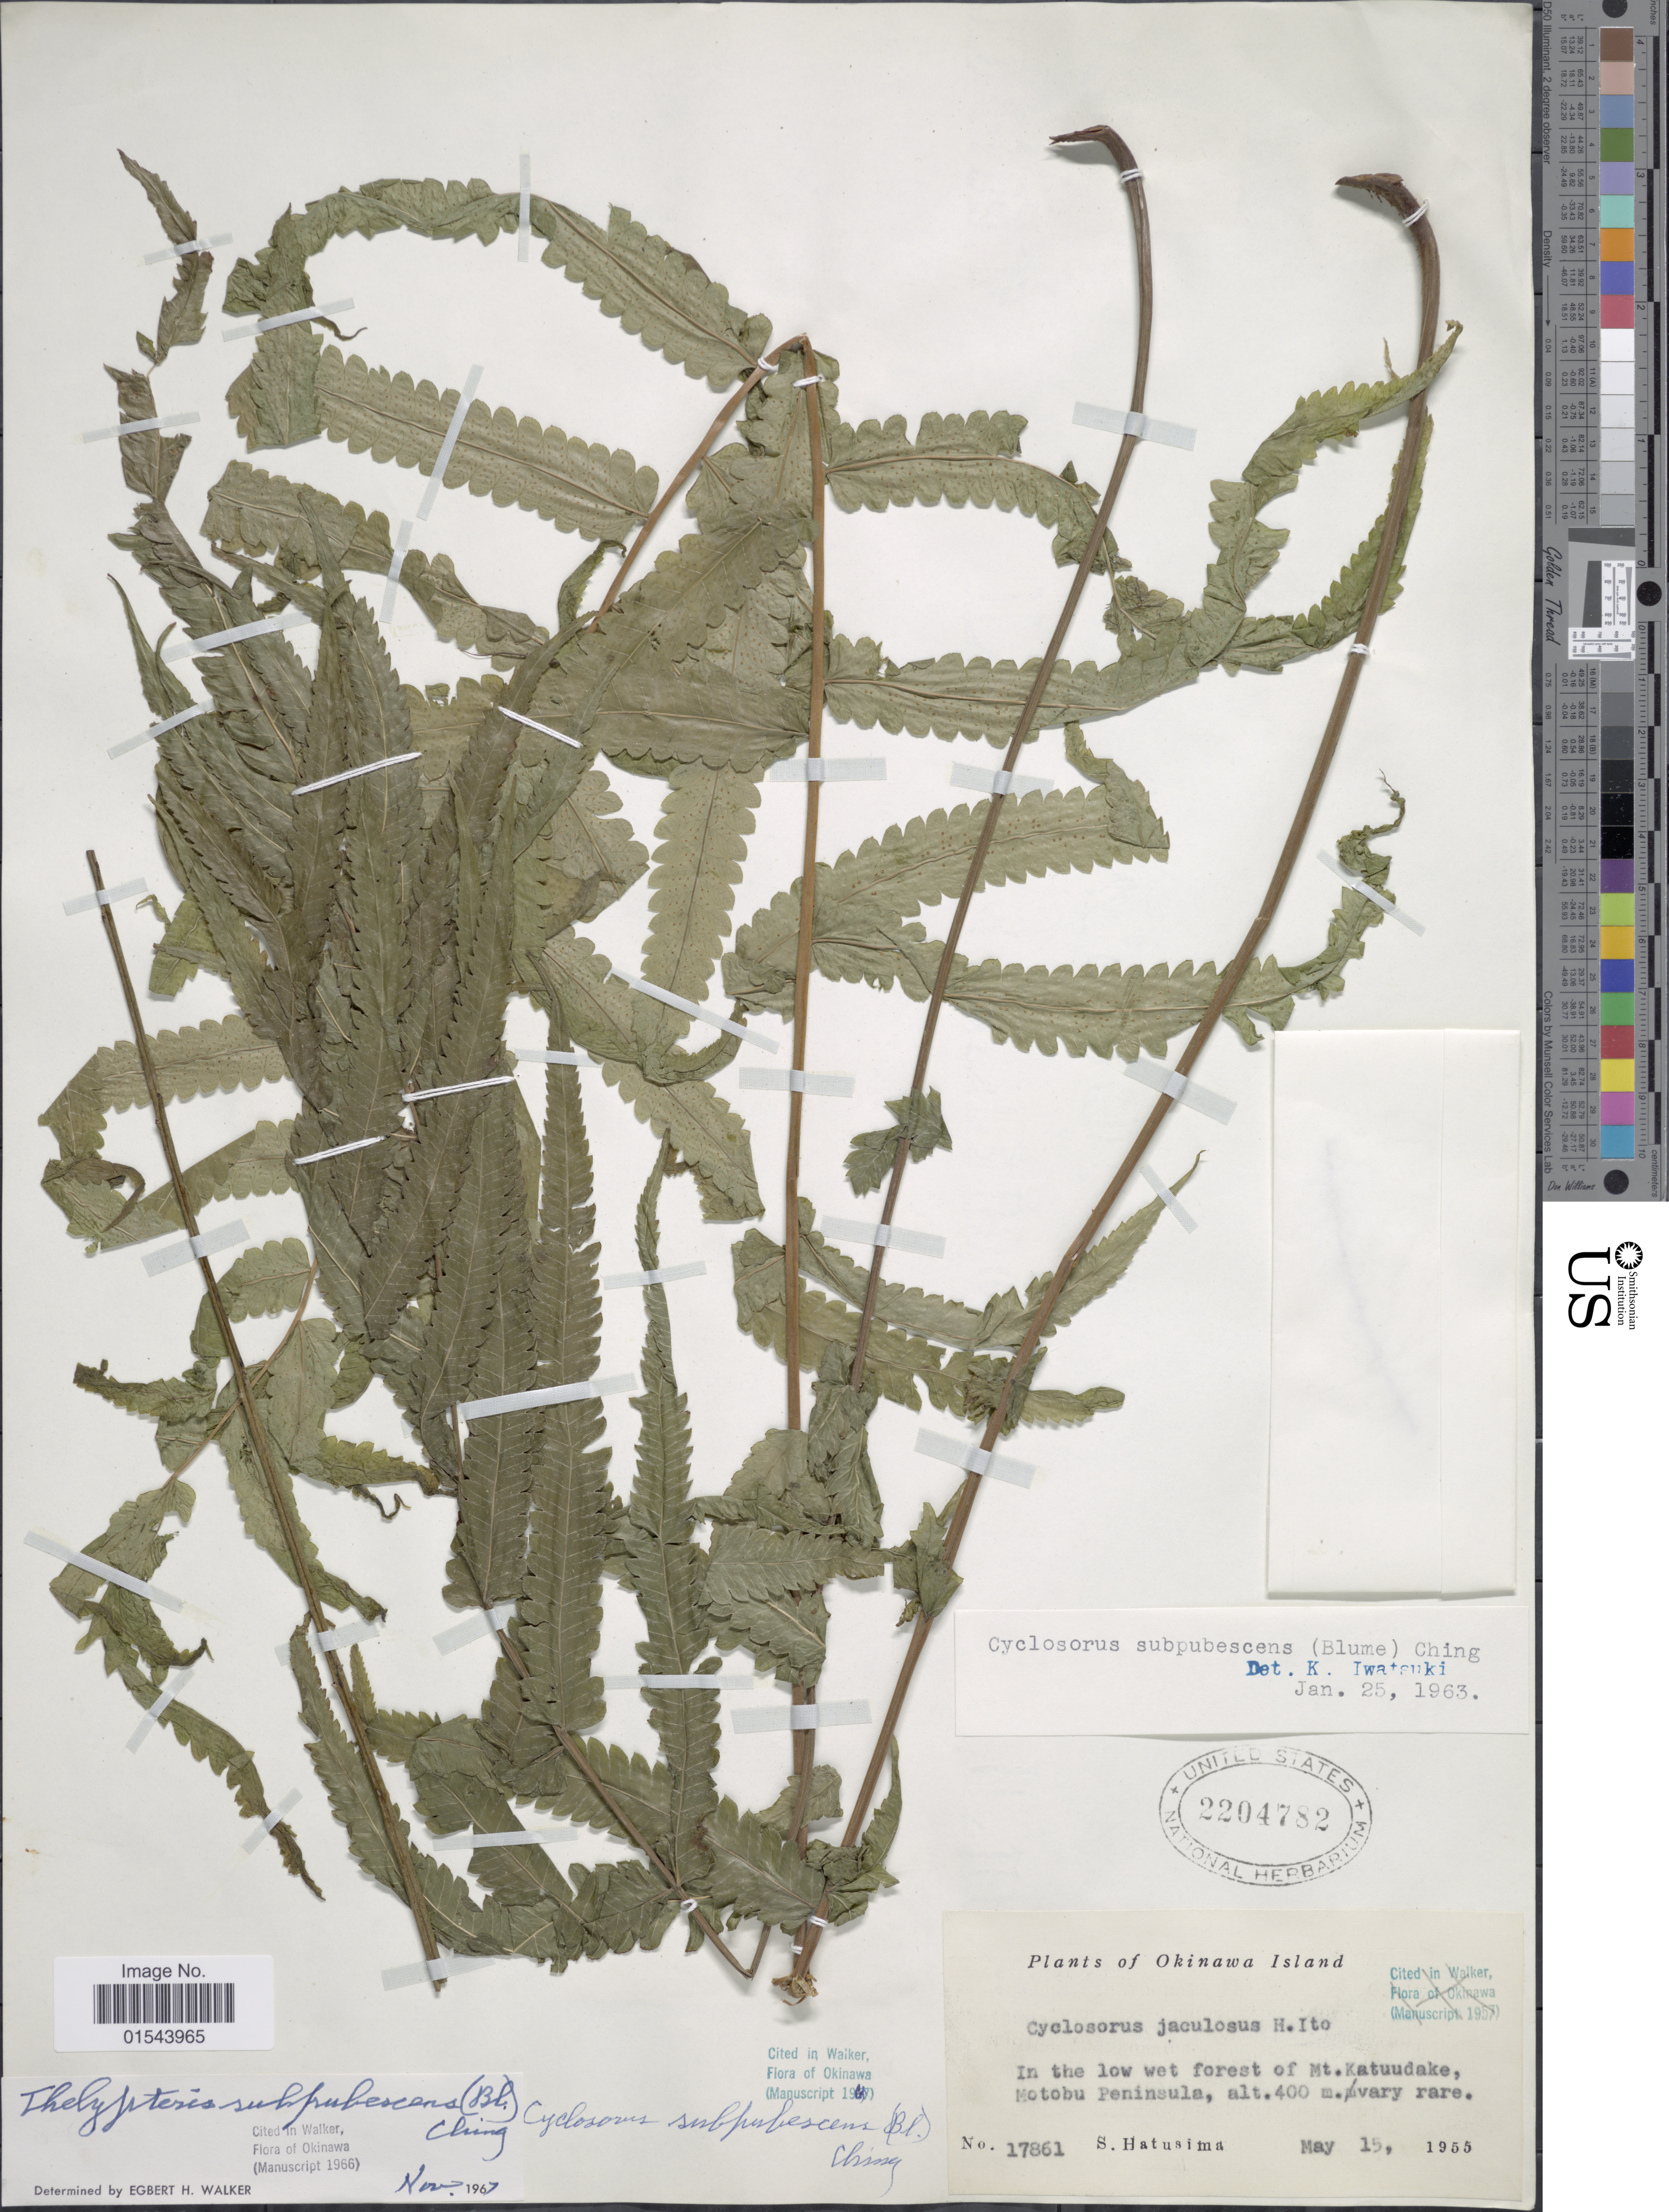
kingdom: Plantae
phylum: Tracheophyta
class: Polypodiopsida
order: Polypodiales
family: Thelypteridaceae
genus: Christella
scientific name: Christella subpubescens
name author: (Blume) Holttum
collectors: S. Hatusima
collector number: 17861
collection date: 1955-05-15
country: Japan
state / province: Okinawa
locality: Okinawa Island, In the low wet forest of Mt Katuudake, Motobu Peninsula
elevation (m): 400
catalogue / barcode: US 2204782